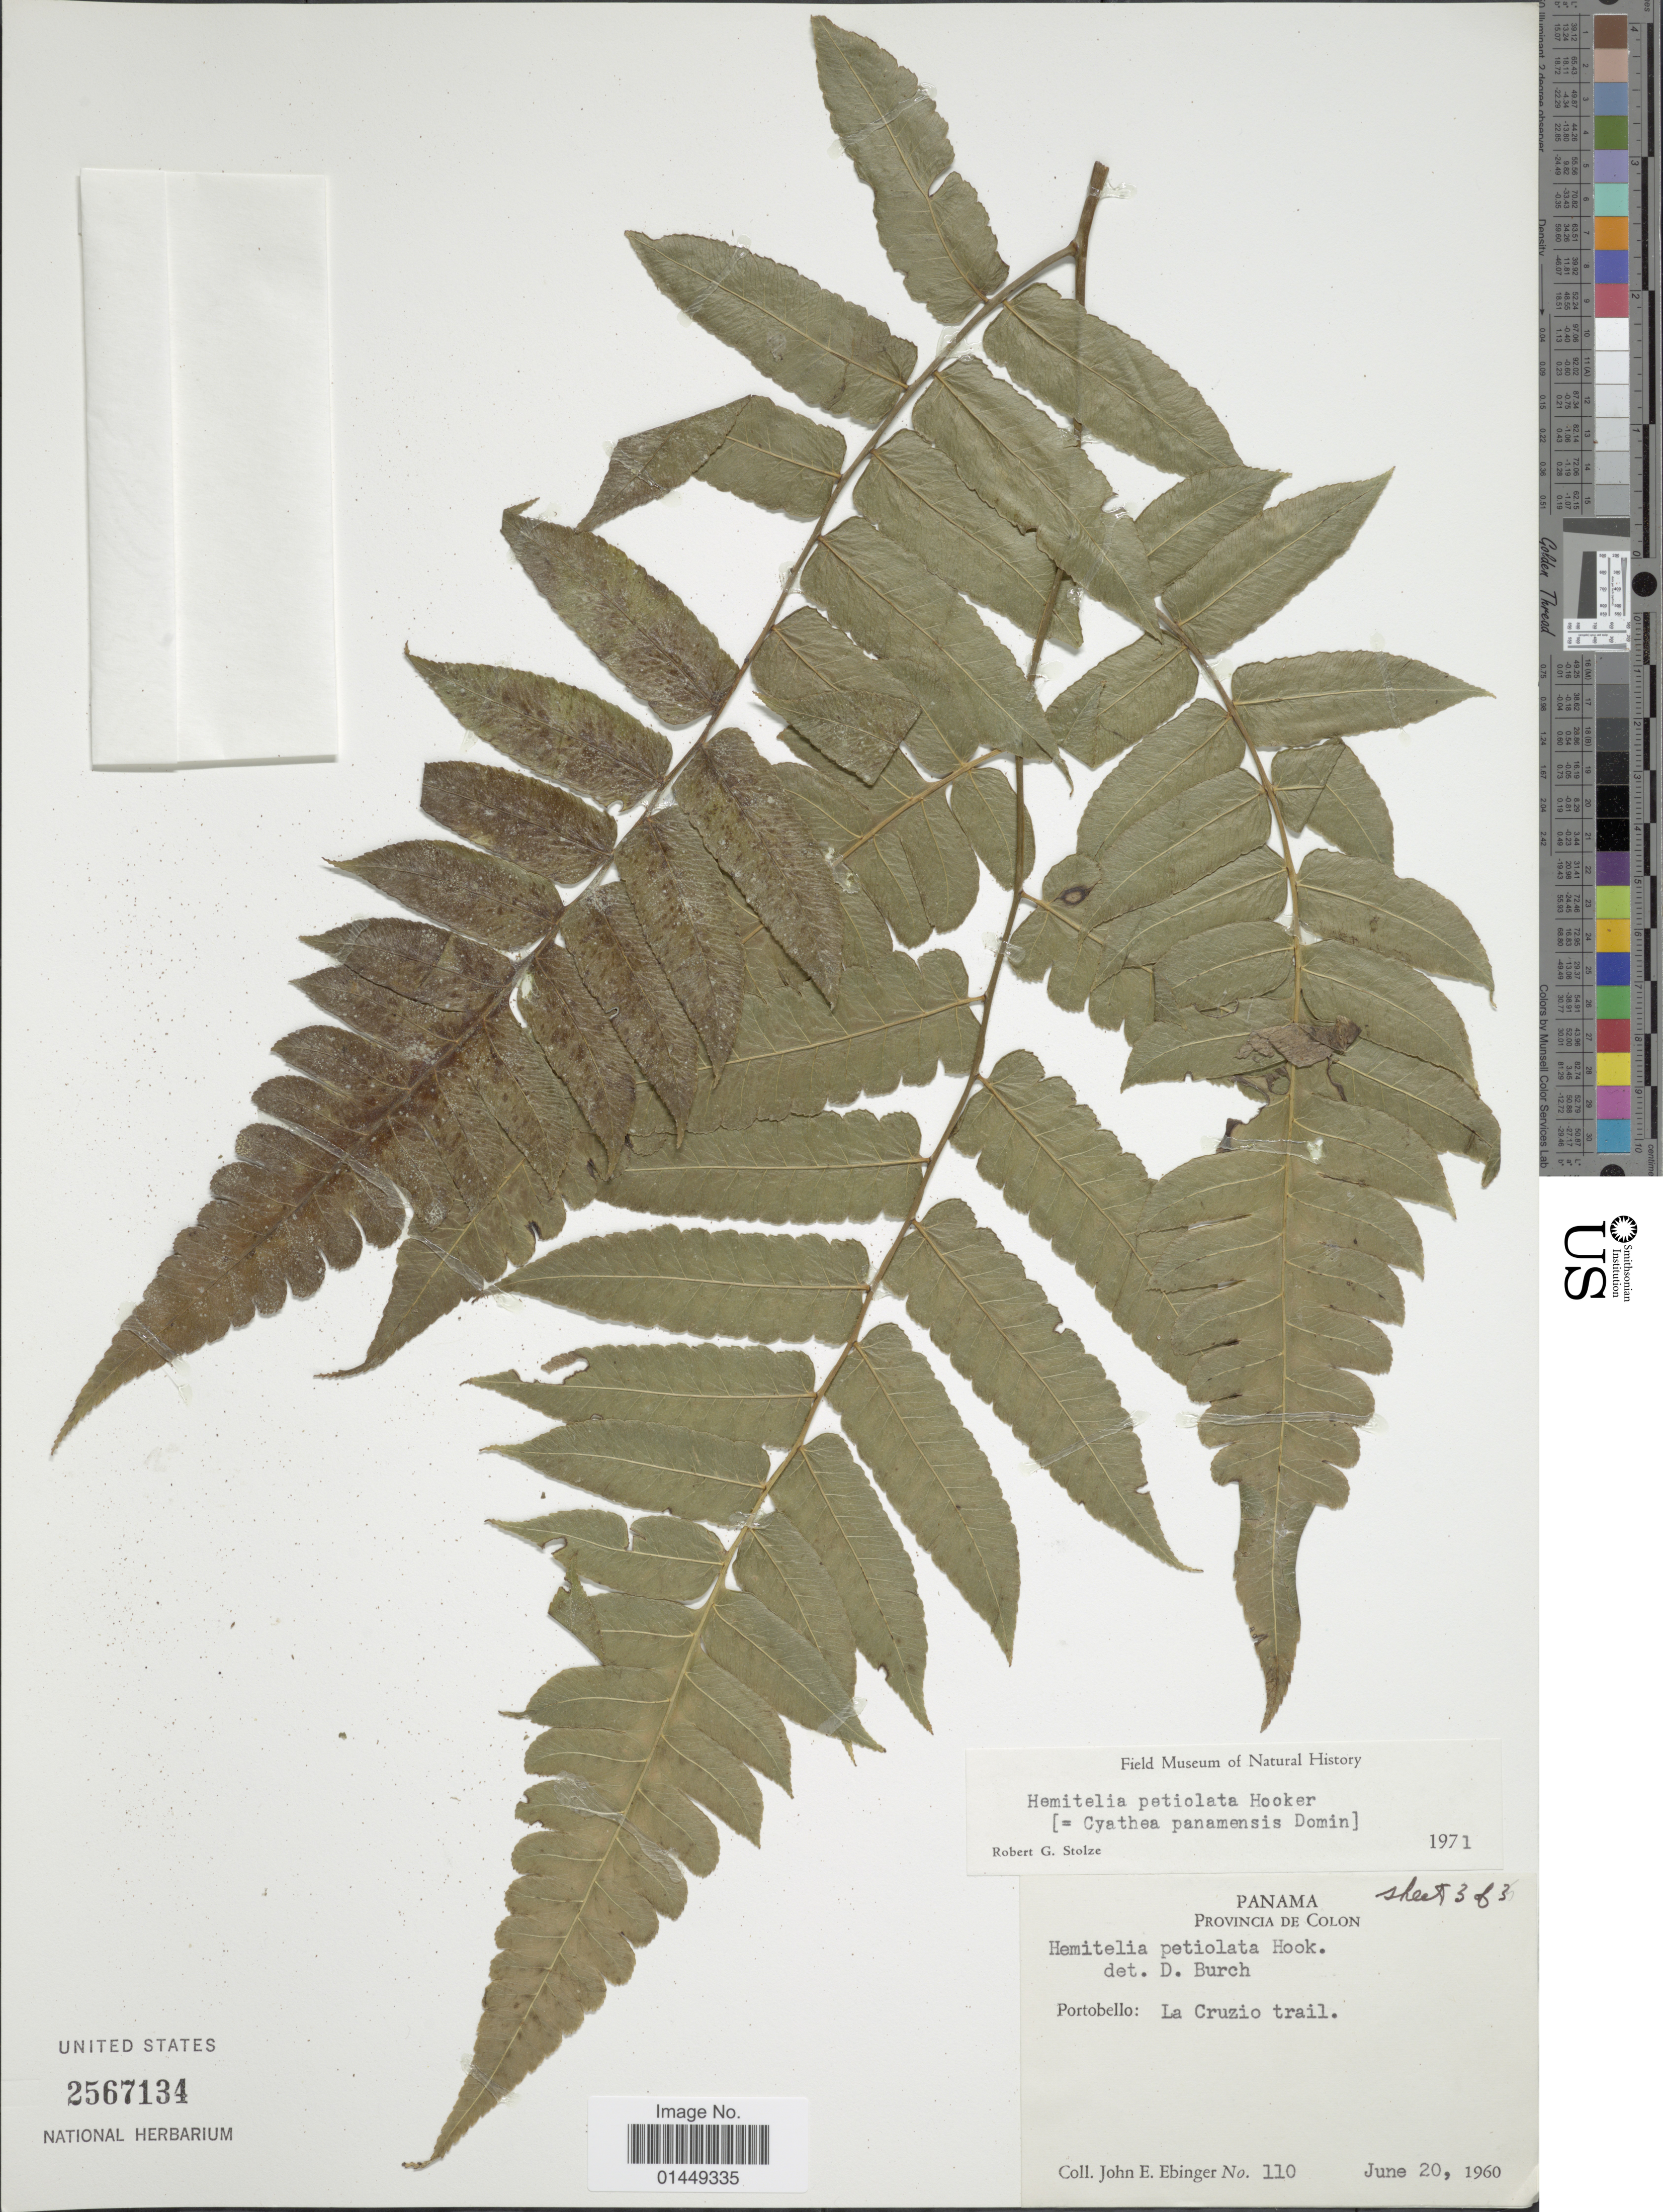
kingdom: Plantae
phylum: Tracheophyta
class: Polypodiopsida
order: Cyatheales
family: Cyatheaceae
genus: Cyathea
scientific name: Cyathea petiolata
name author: (Hook.) R.M. Tryon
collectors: J. Ebinger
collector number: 110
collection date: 1960-06-20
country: Panama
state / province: Colón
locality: Provincia de Colon. Portobello: La Cruzio trail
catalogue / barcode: US 2567134